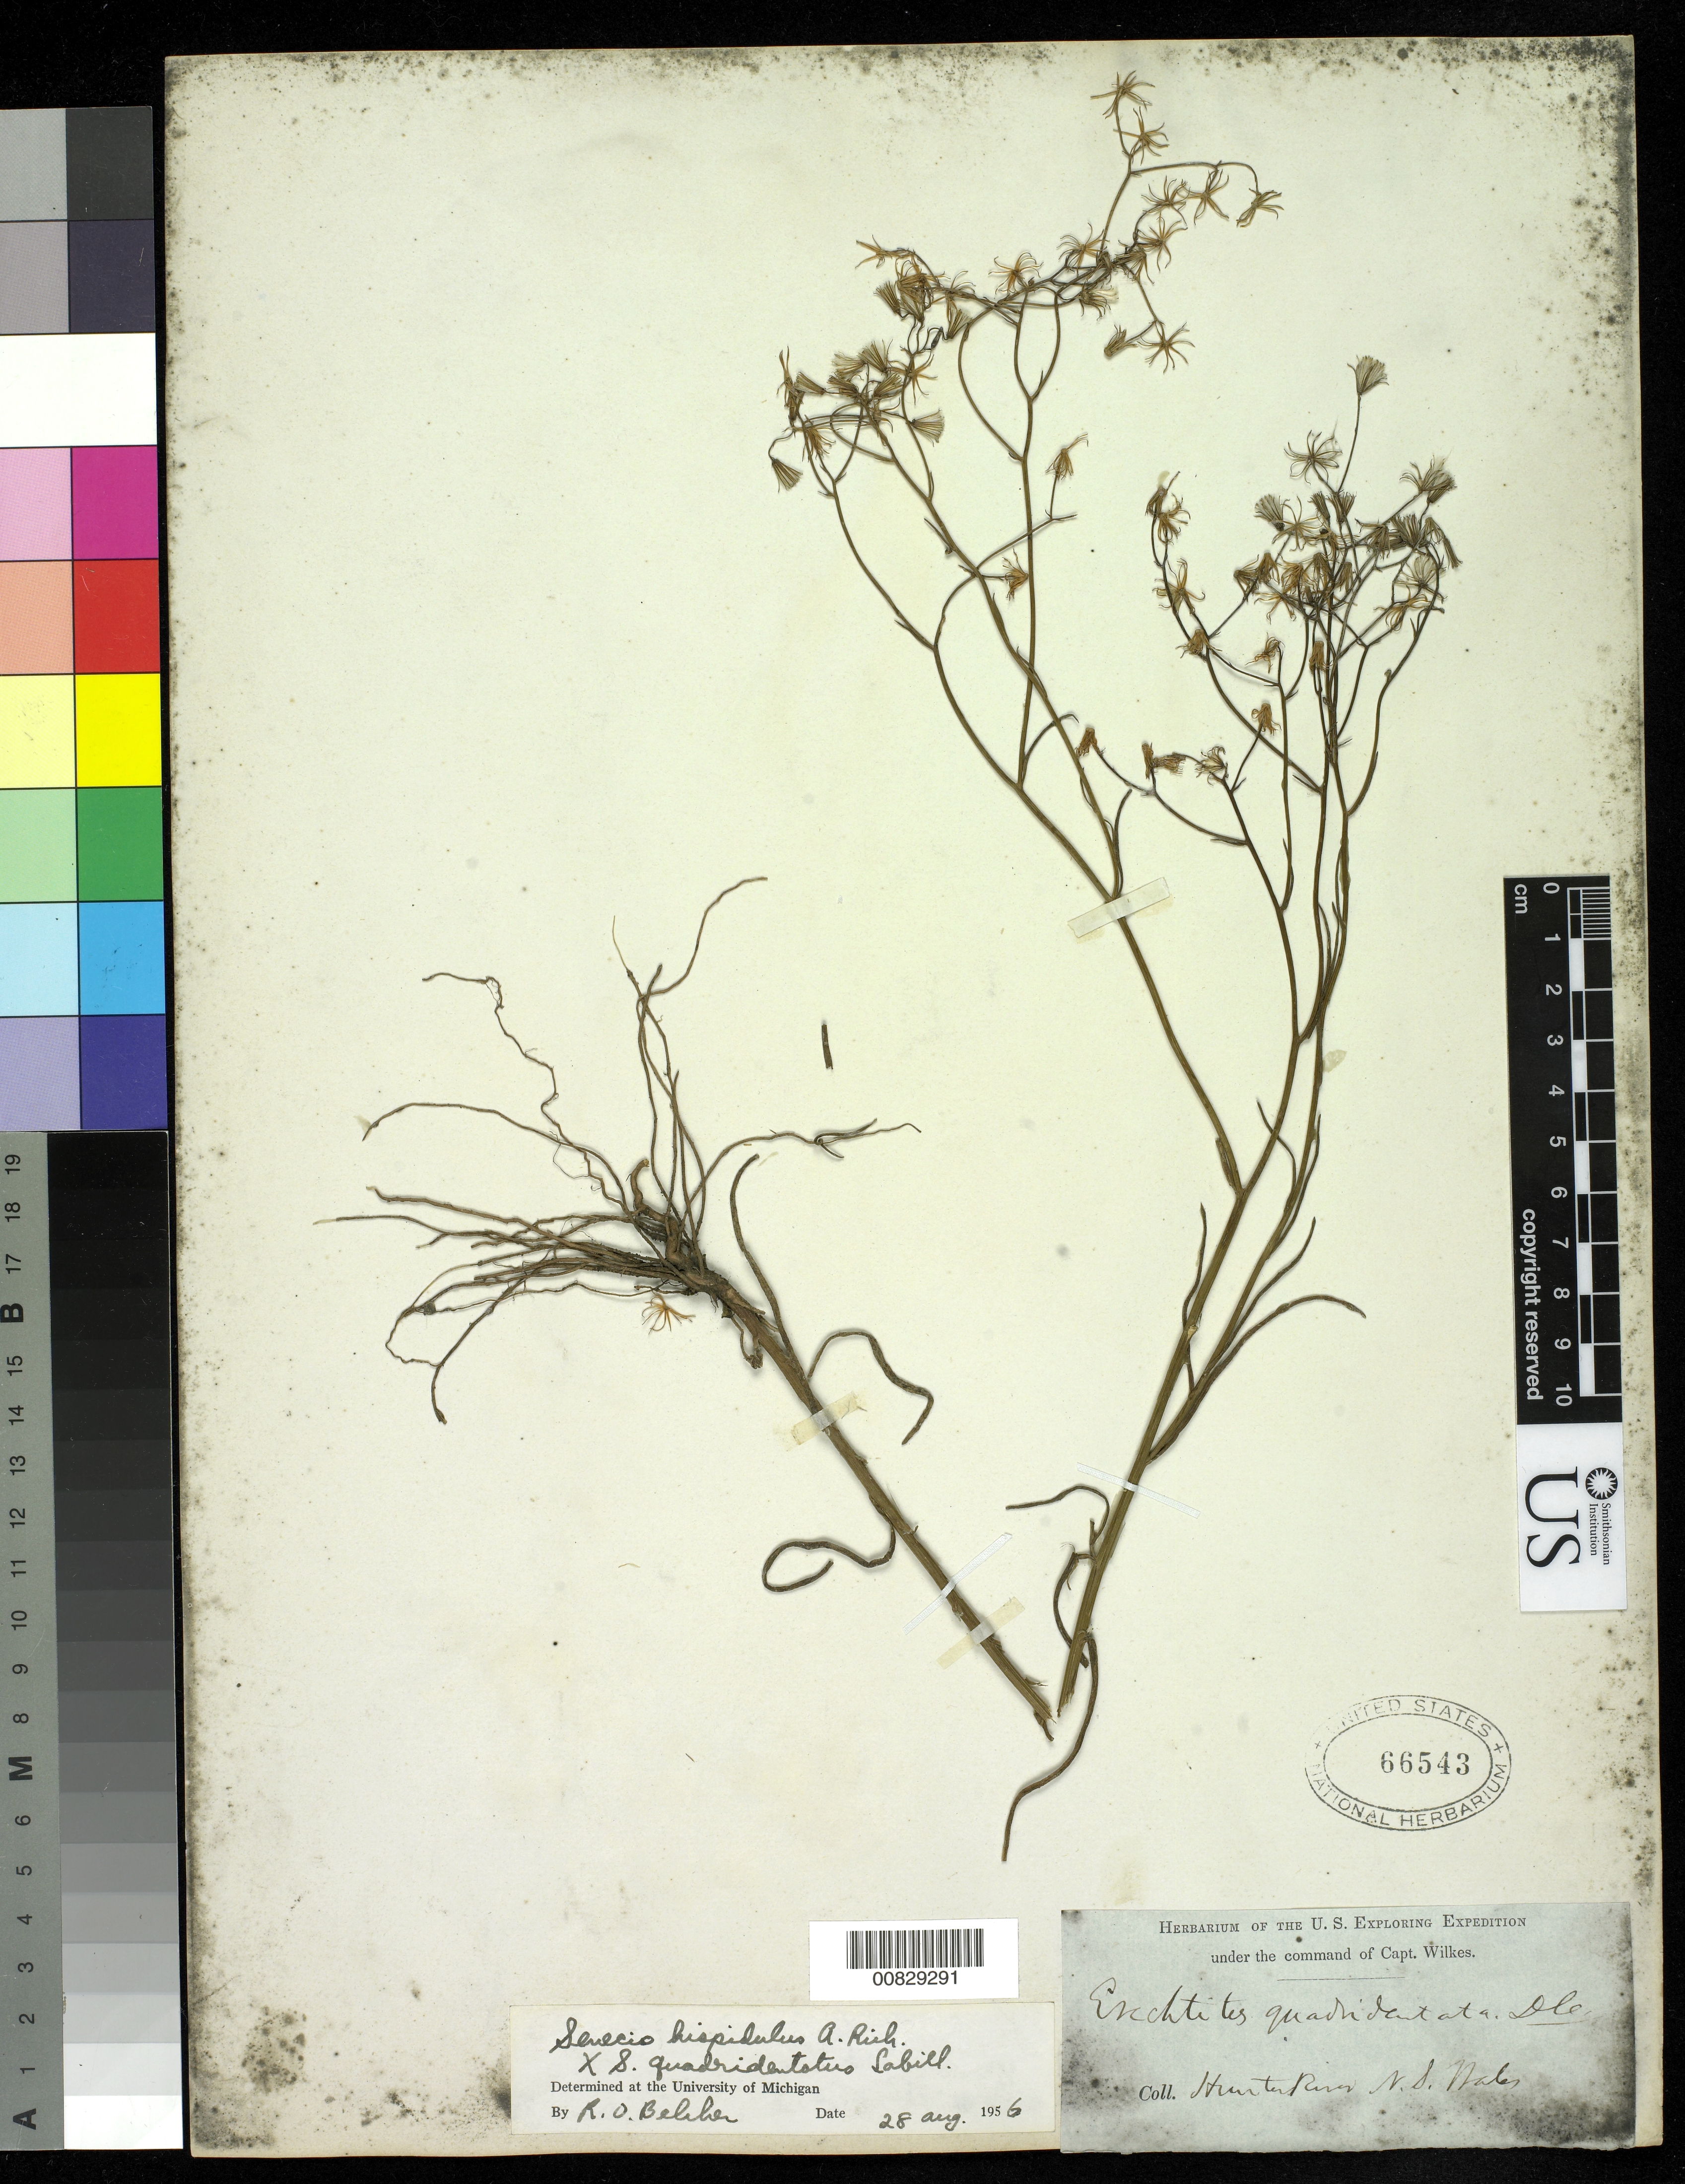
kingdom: Plantae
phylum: Tracheophyta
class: Magnoliopsida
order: Asterales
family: Asteraceae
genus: Senecio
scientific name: Senecio hispidulus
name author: A. Rich.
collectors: Wilkes Explor. Exped.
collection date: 1838/1842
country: Australia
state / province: New South Wales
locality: Hunter's River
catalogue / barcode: US 66543